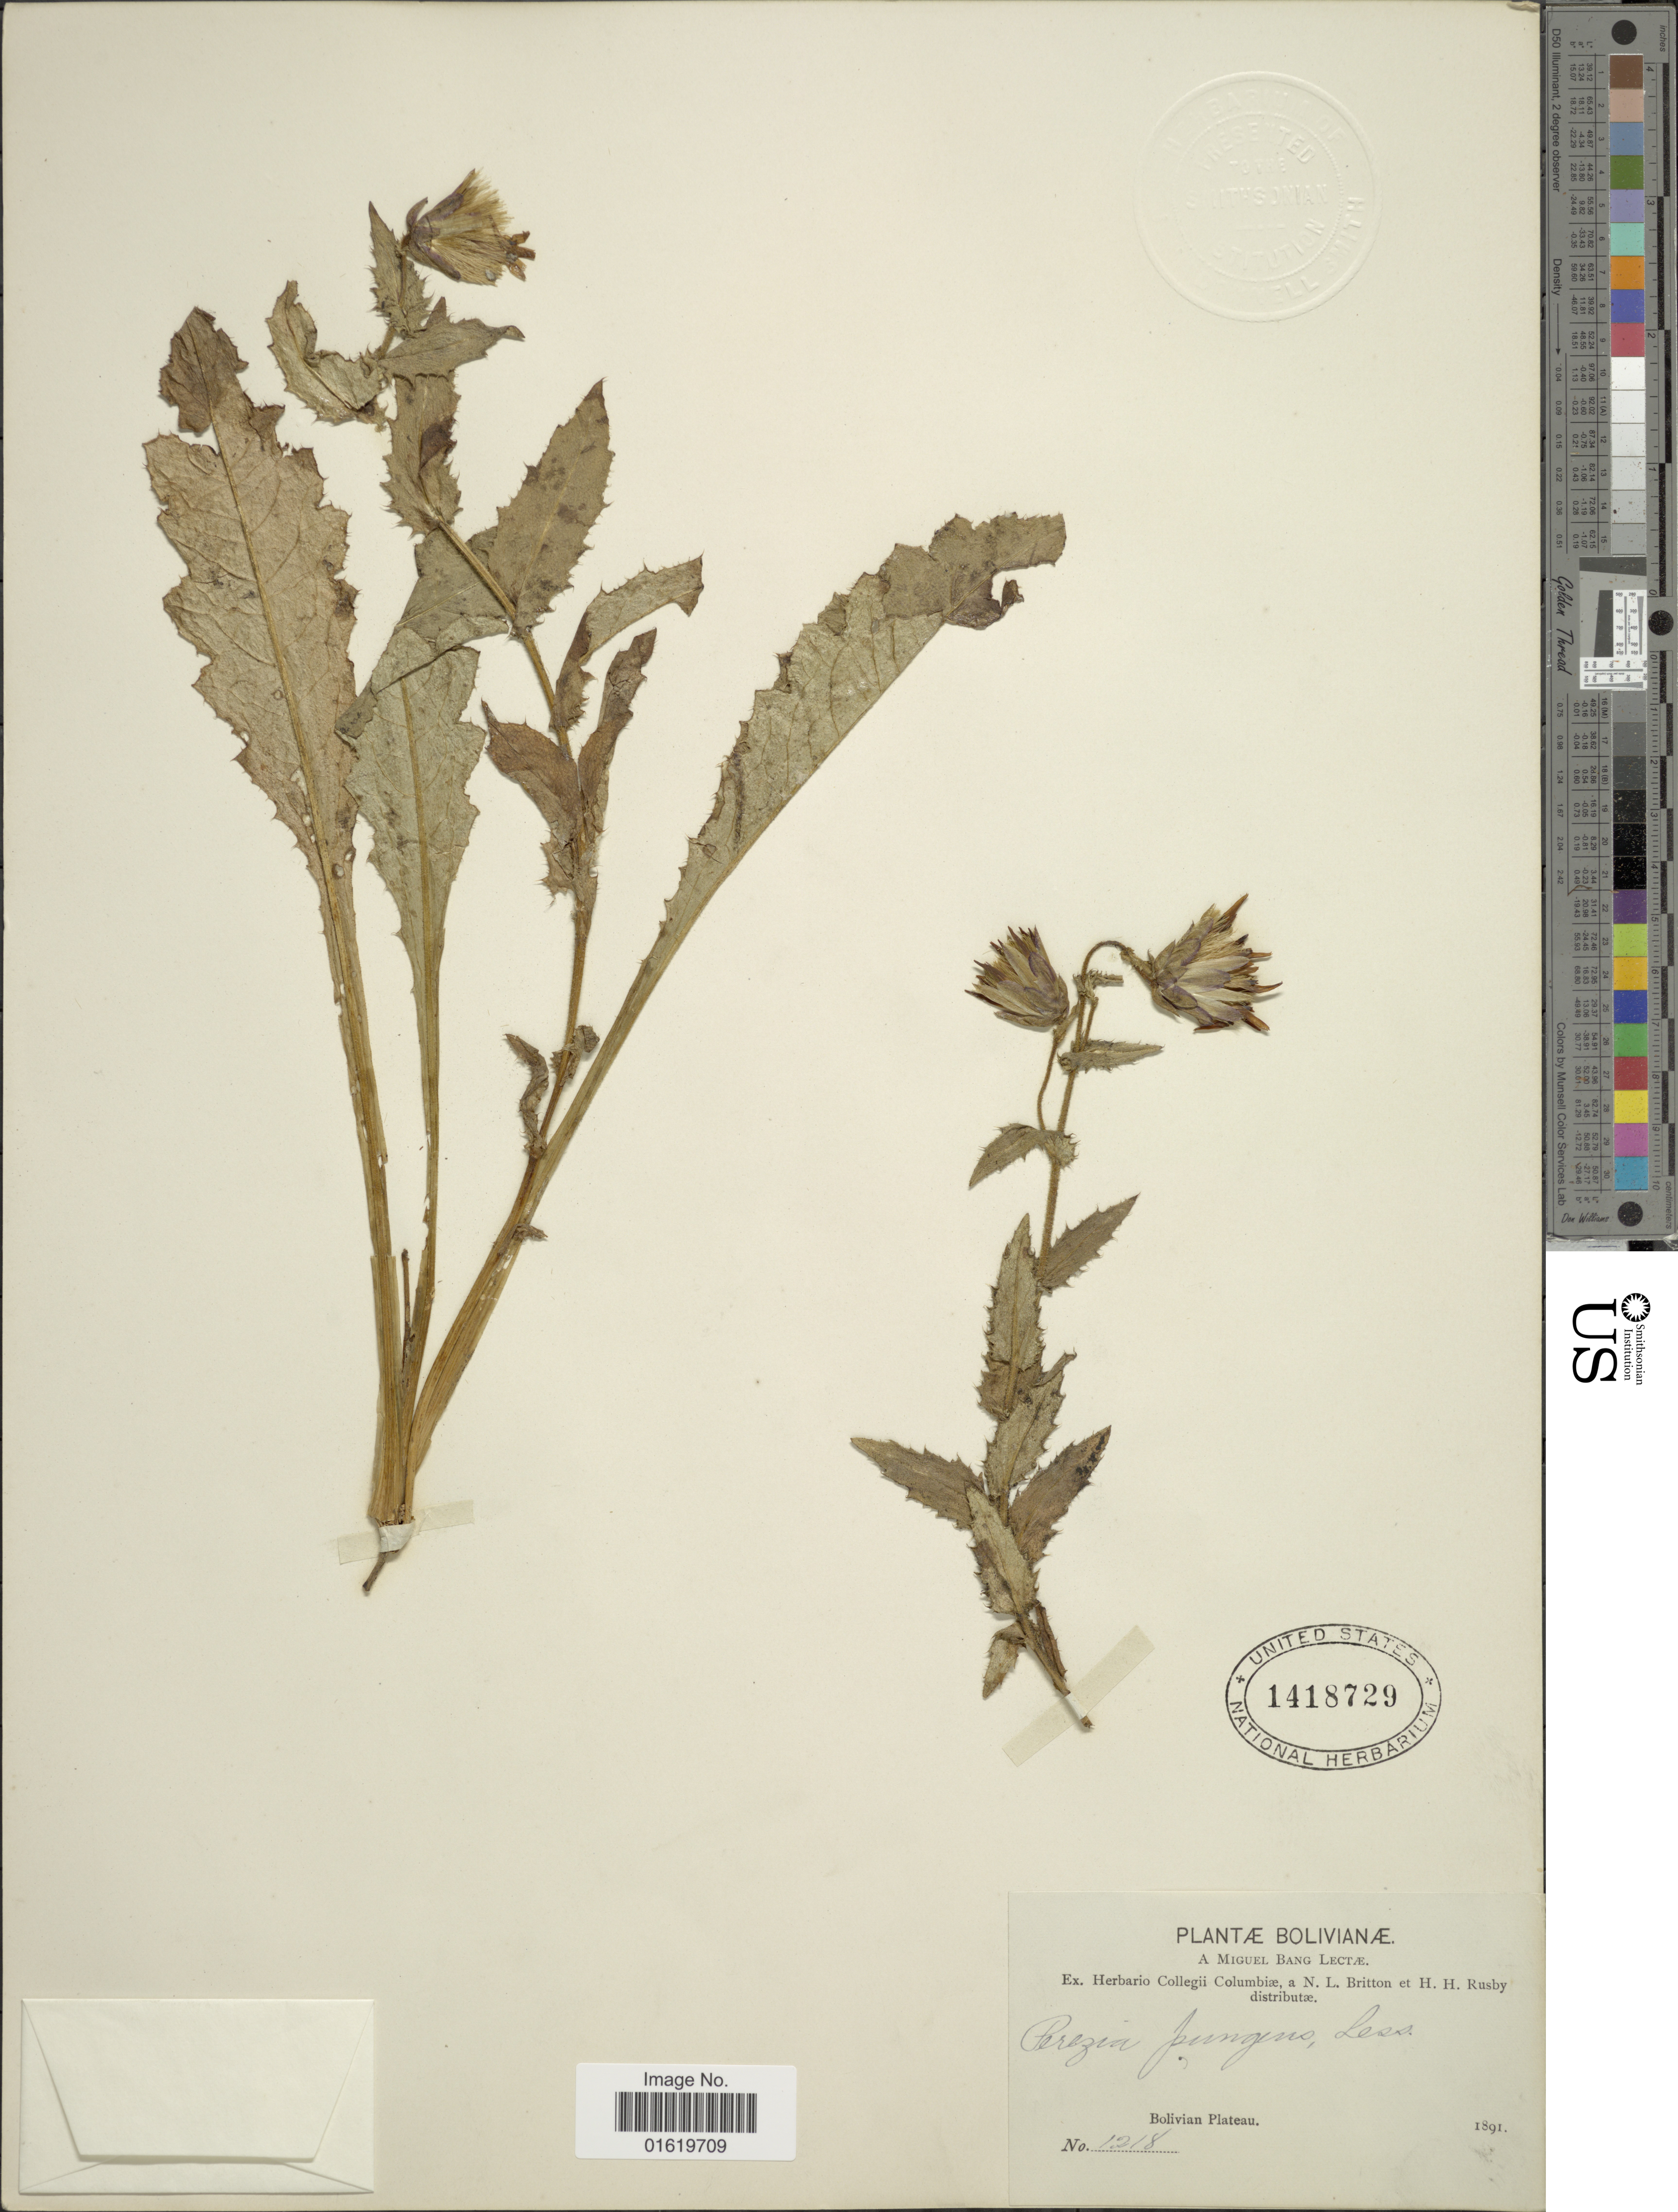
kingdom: Plantae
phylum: Tracheophyta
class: Magnoliopsida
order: Asterales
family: Asteraceae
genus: Perezia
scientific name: Perezia pungens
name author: (Humb. & Bonpl.) Less.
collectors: M. Bang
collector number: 1218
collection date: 1891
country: Bolivia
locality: Bolivian Plateau.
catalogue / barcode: US 1418729